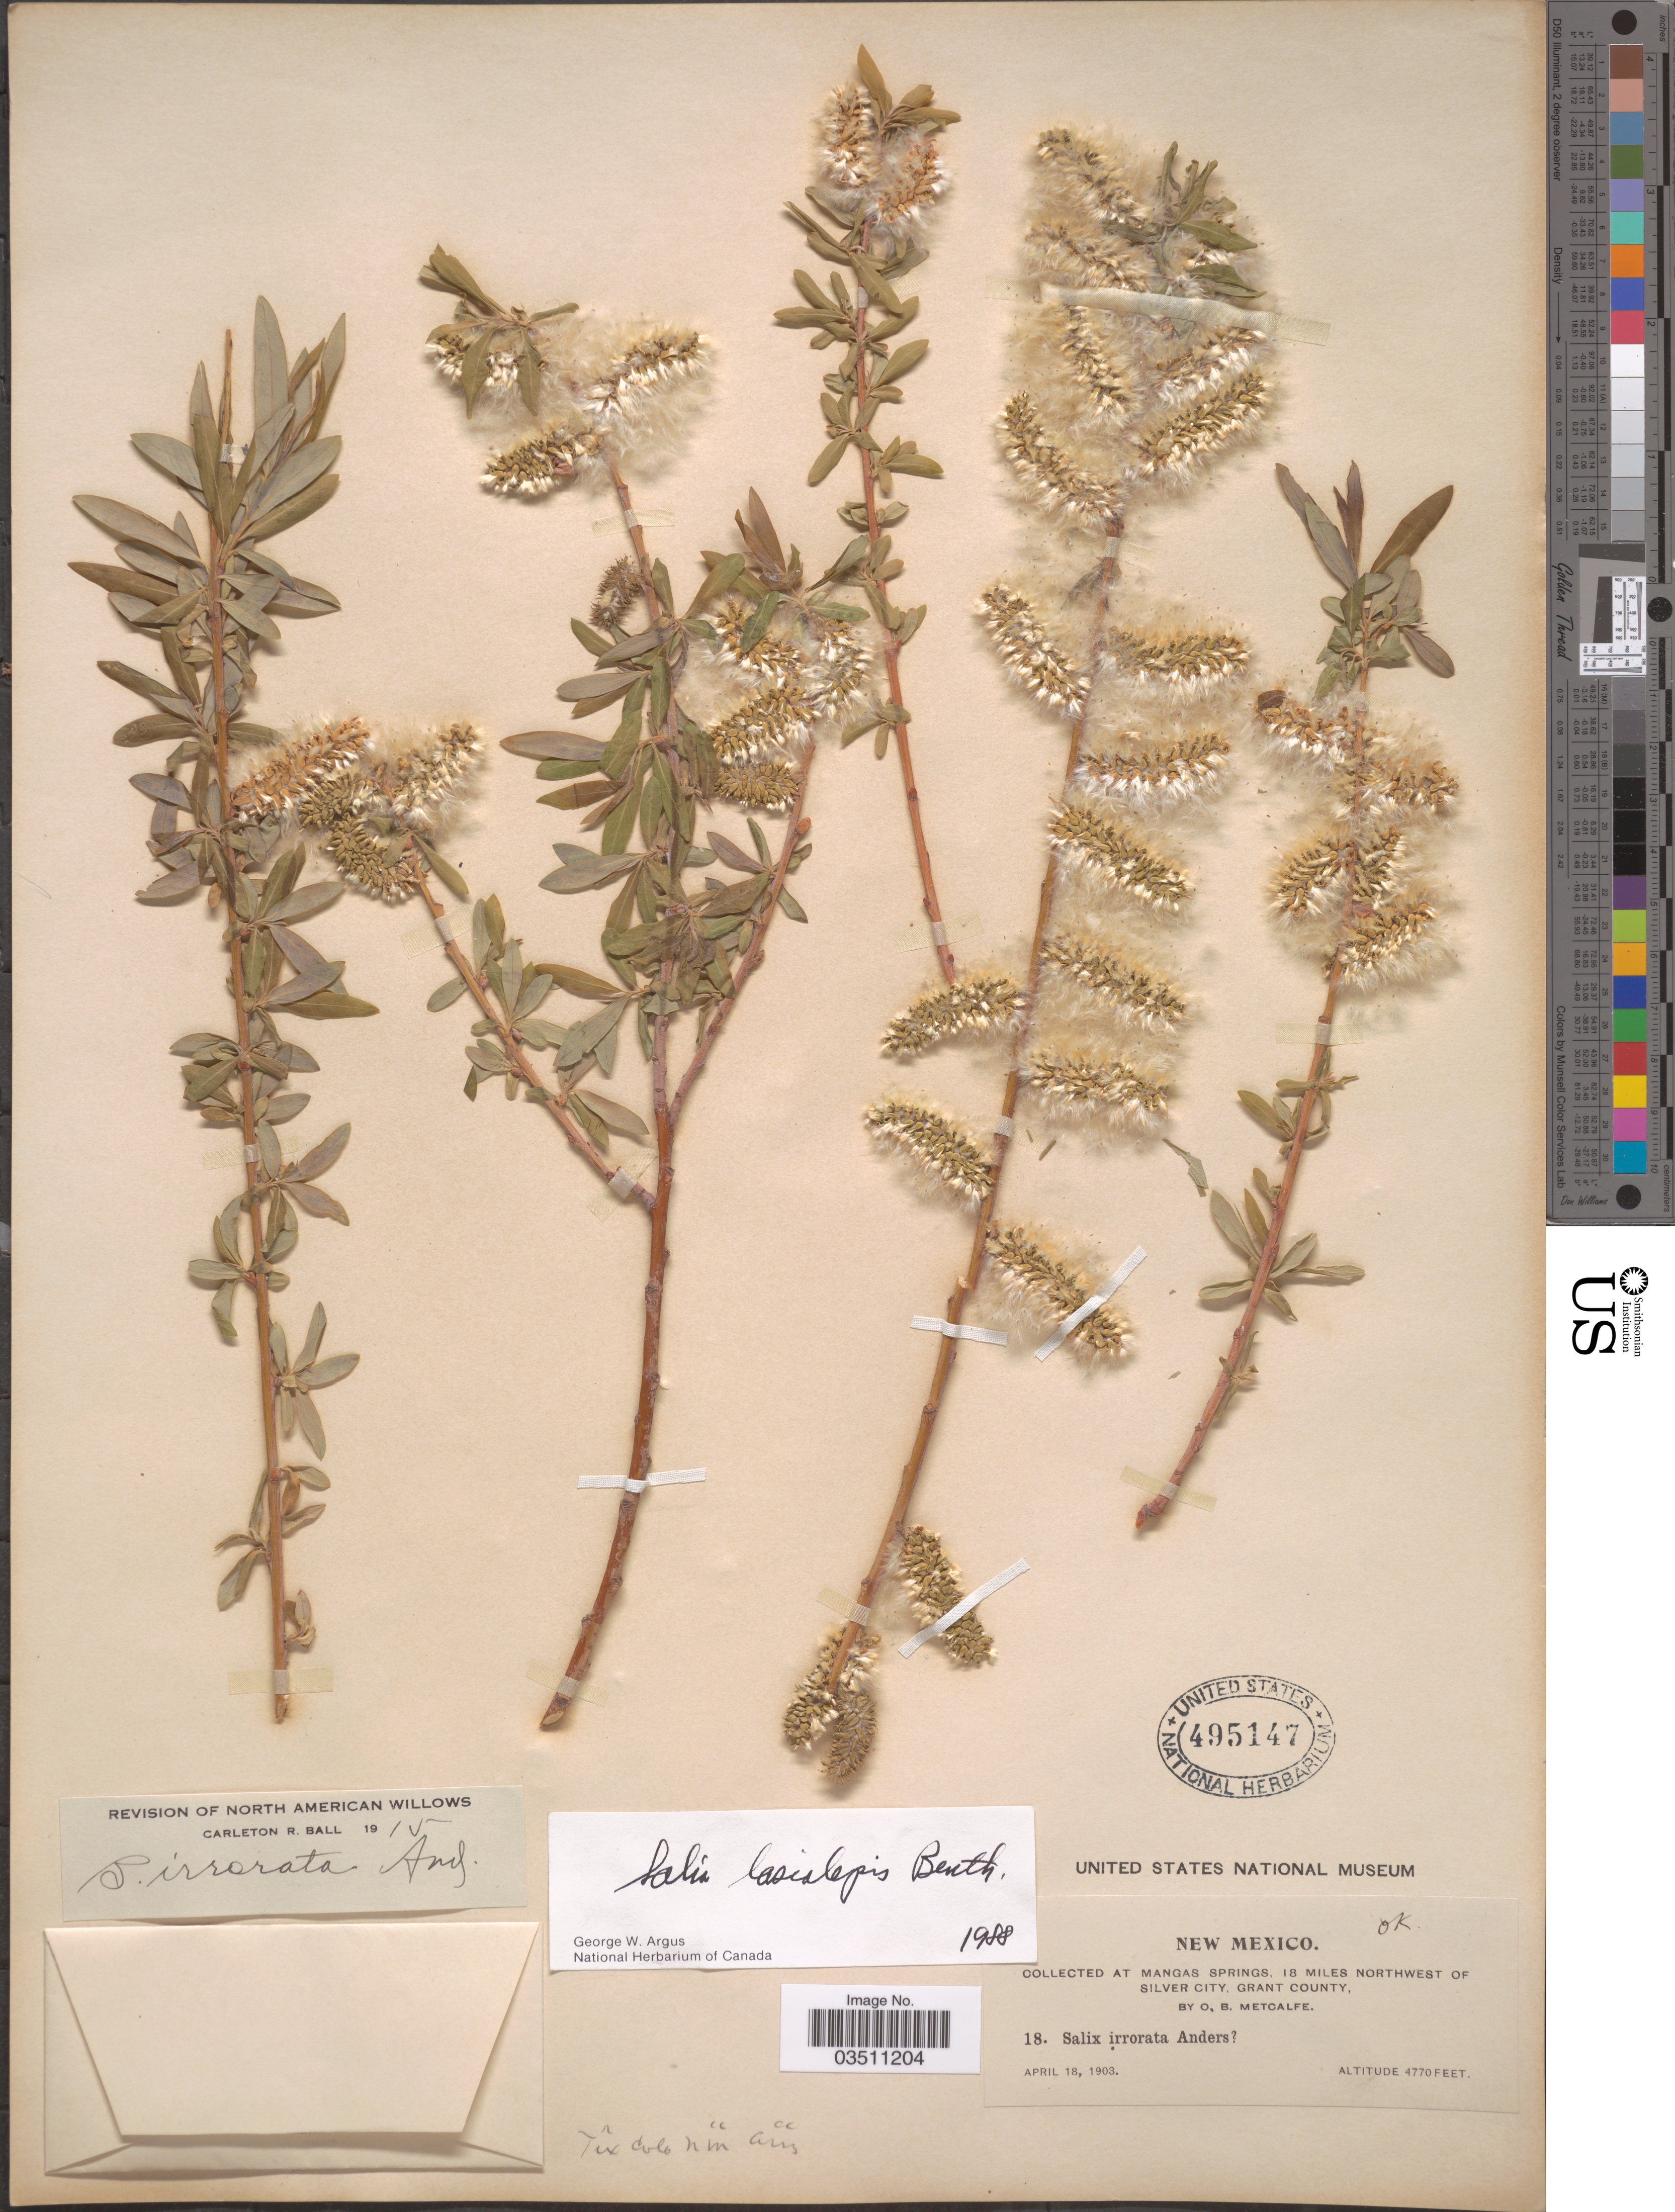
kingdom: Plantae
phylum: Tracheophyta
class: Magnoliopsida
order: Malpighiales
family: Salicaceae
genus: Salix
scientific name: Salix lasiolepis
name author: Benth.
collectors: O. B. Metcalfe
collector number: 18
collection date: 1903-04-18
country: United States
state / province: New Mexico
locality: At mangas Springs, 18 miles northwest of Silver City, Grant County.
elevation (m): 1454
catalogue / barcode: US 495147